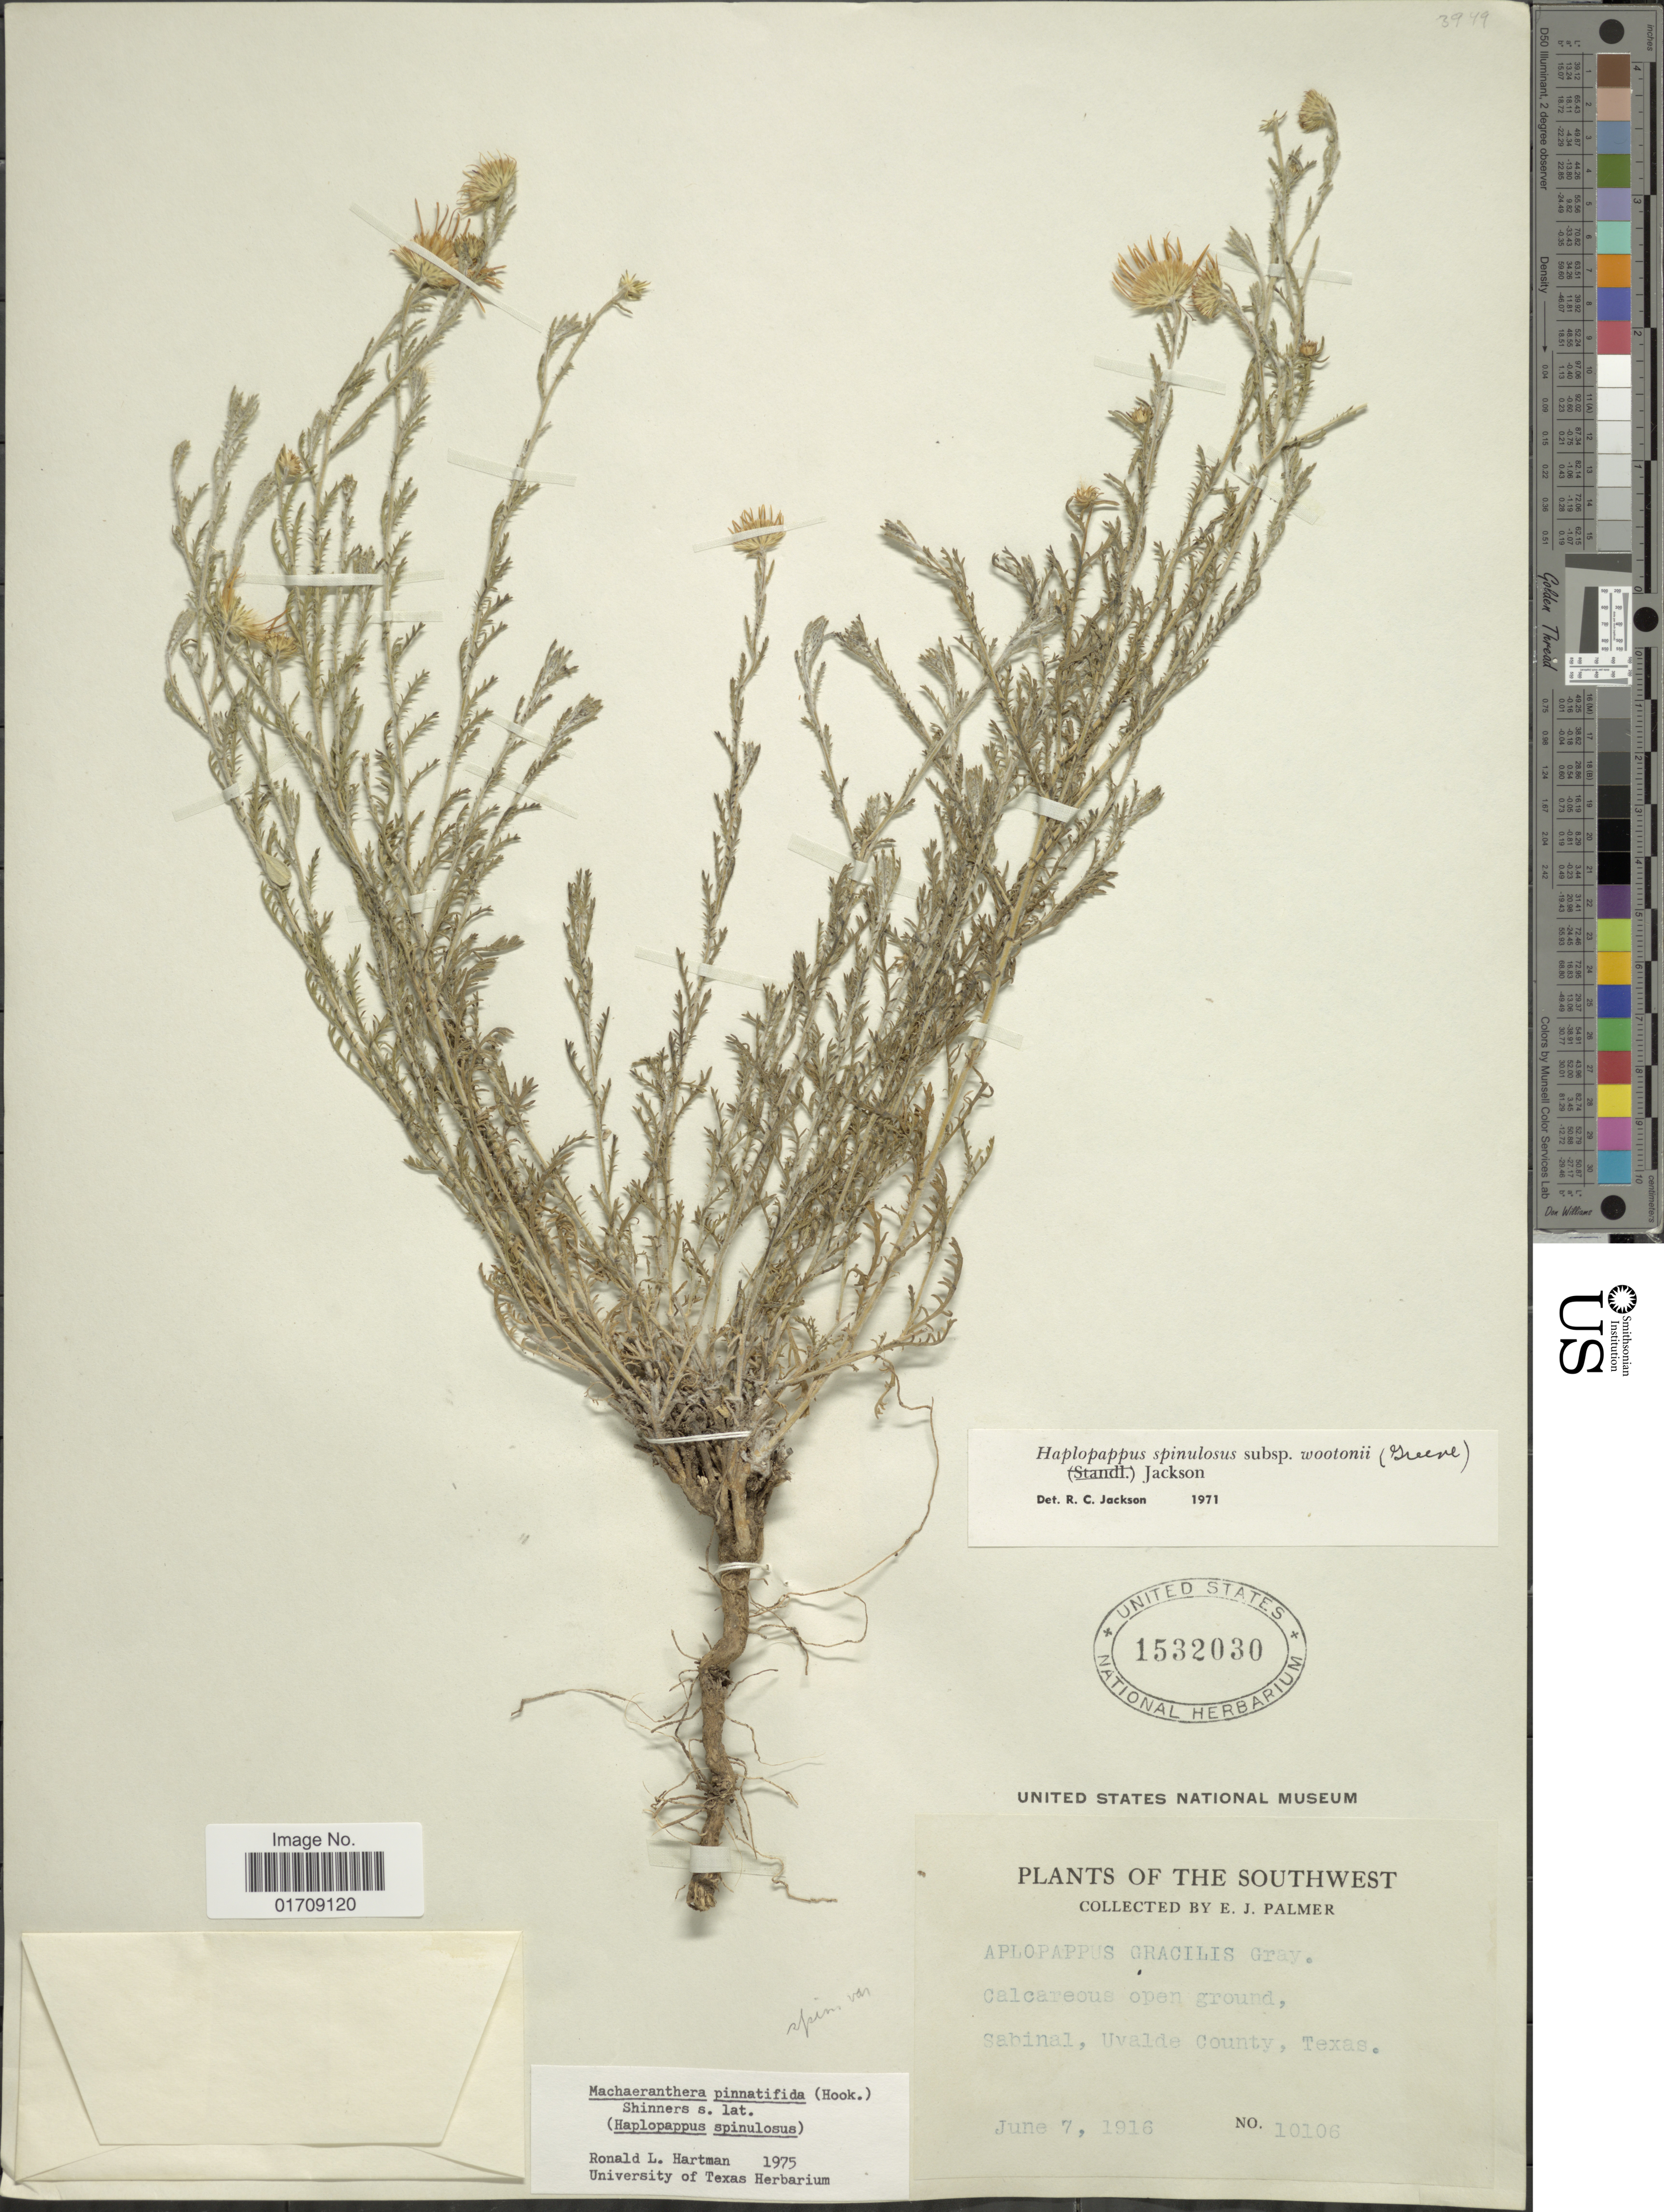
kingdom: Plantae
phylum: Tracheophyta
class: Magnoliopsida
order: Asterales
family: Asteraceae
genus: Machaeranthera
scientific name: Machaeranthera pinnatifida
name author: (Hook.) Shinners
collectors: E. J. Palmer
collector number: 10106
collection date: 1916-06-07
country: United States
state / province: Texas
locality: The Southwest, Sabinal, Uvalde County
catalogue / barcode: US 1532030